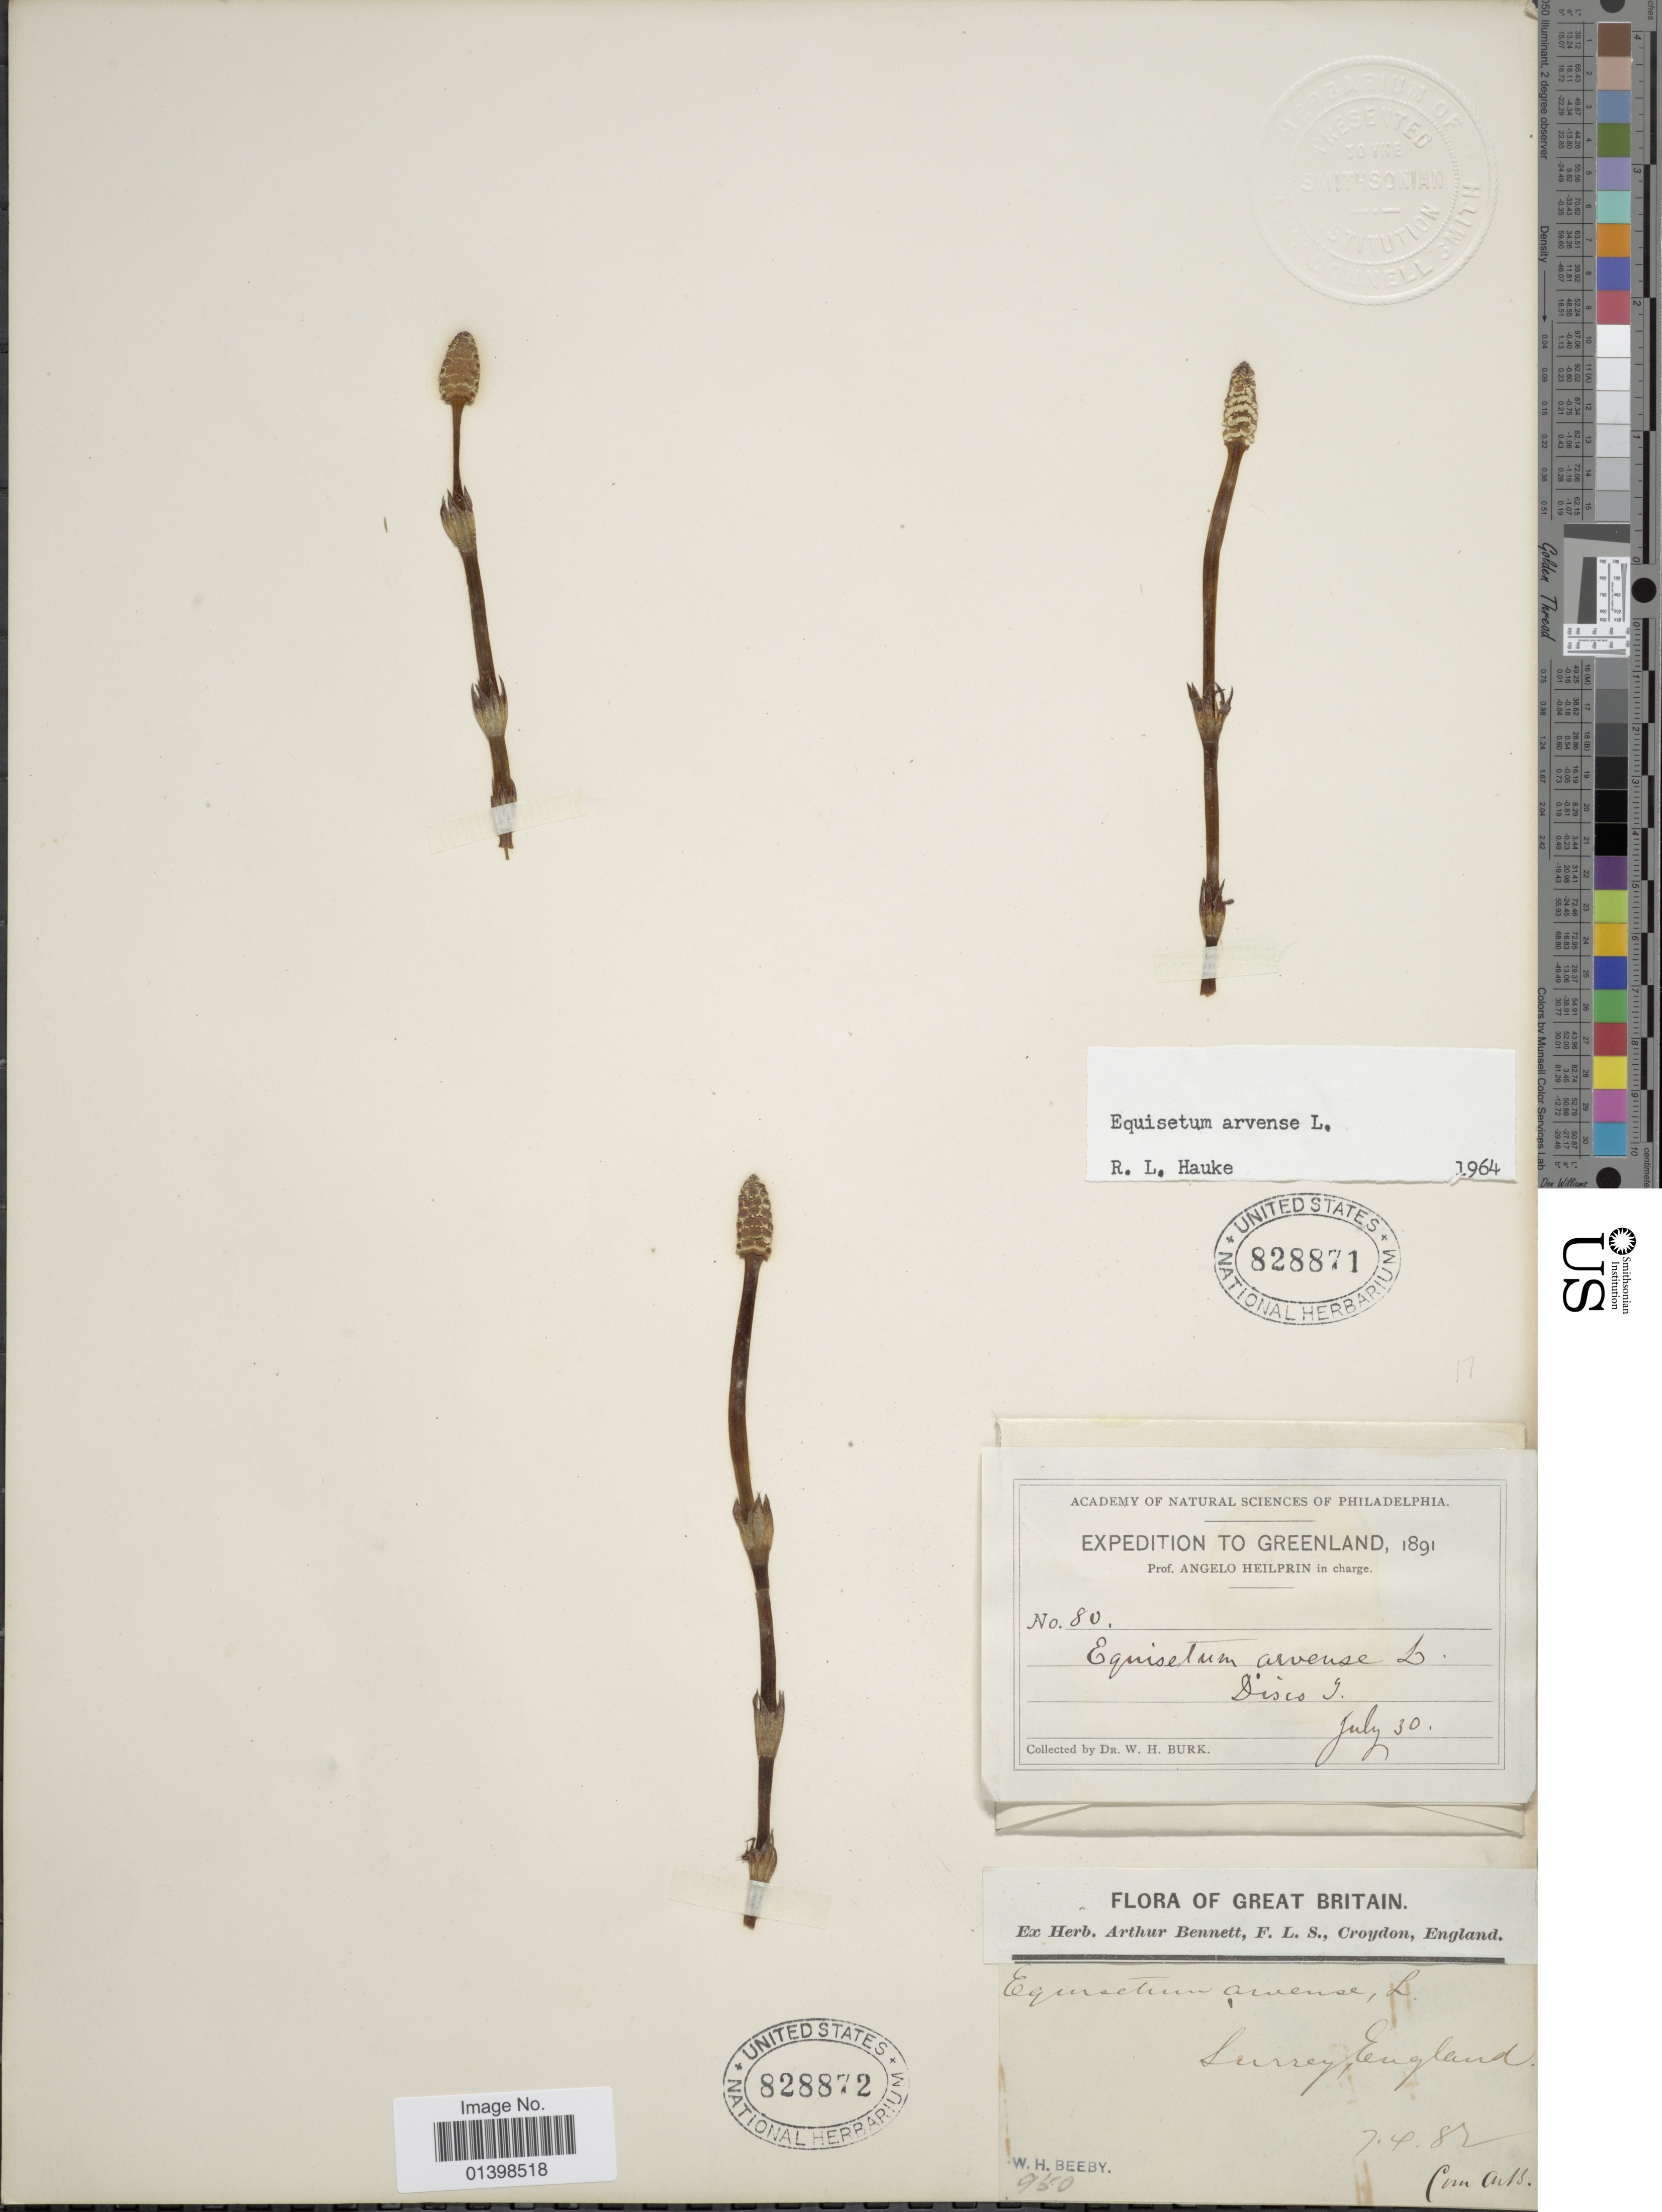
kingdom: Plantae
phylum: Tracheophyta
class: Polypodiopsida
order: Equisetales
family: Equisetaceae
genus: Equisetum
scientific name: Equisetum arvense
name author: L.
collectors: W. Burk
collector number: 80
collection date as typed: Transcribed d/m/y: /7/30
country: Greenland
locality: Disco I.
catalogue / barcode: US 828871-2